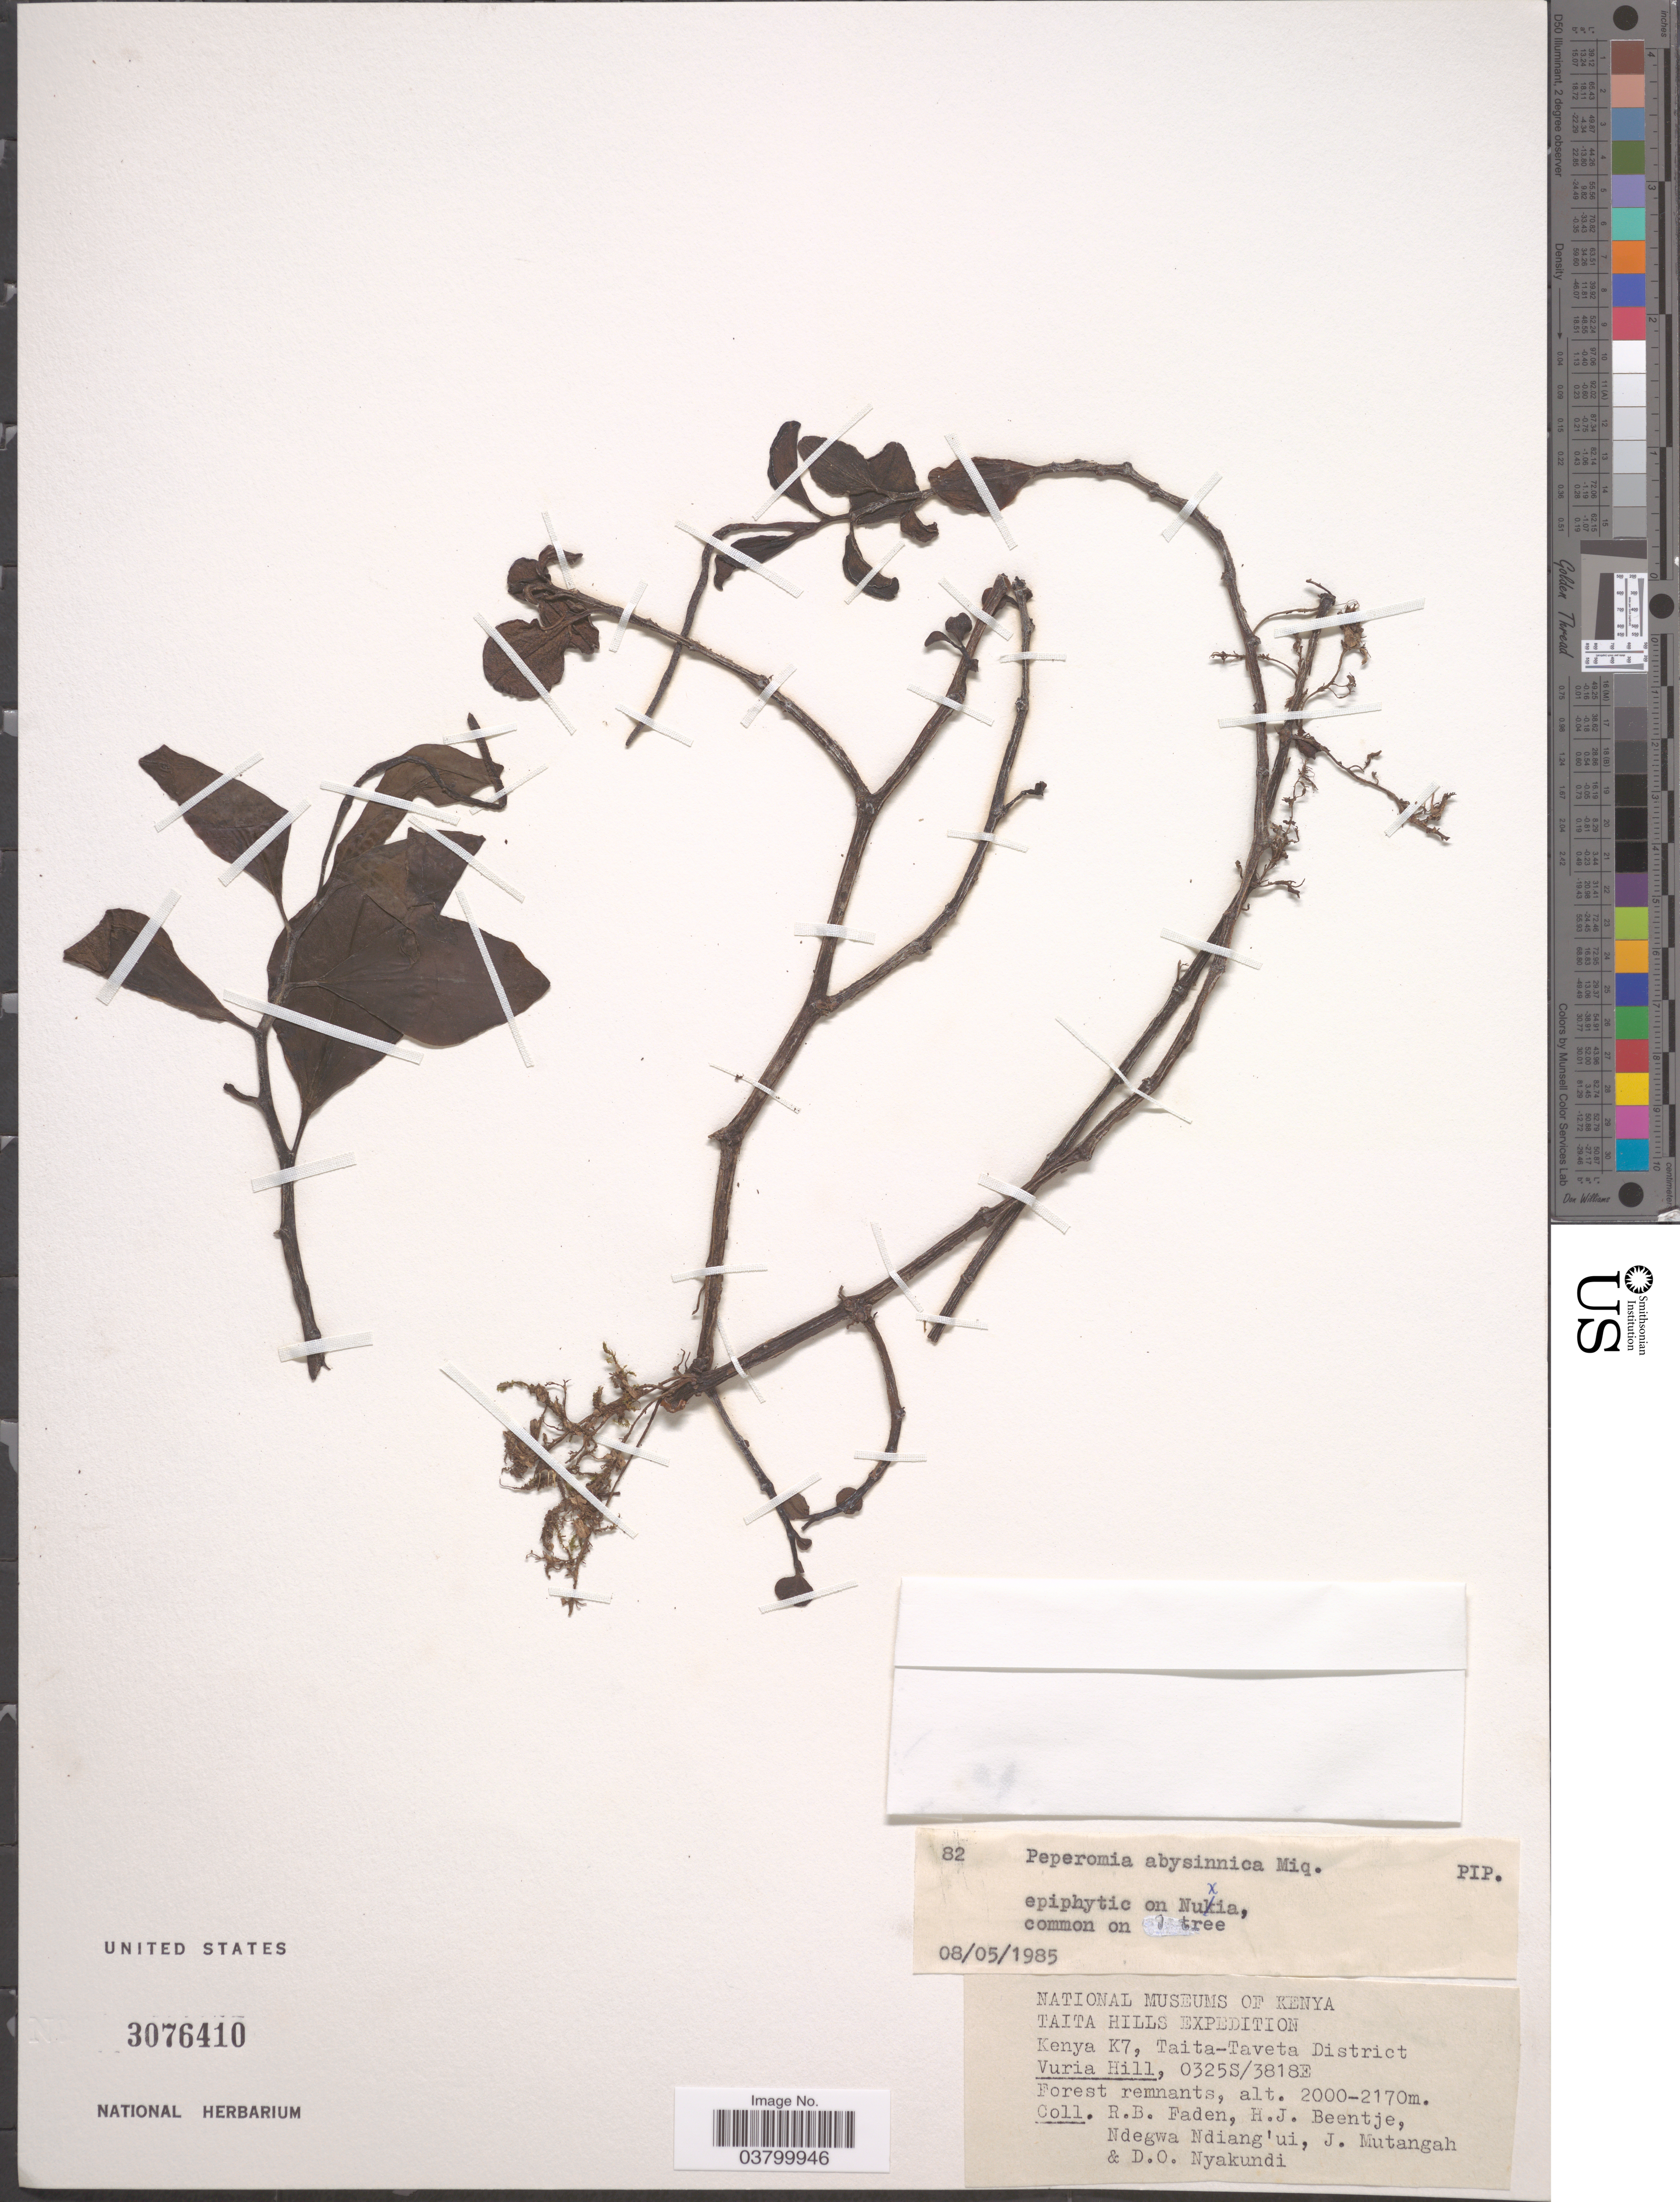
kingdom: Plantae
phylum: Tracheophyta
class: Magnoliopsida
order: Piperales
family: Piperaceae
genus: Peperomia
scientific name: Peperomia abyssinica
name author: Miq.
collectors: R. B. Faden, H. J. Beentje, Ndegwa Ndiang'ui, J. Mutangah & D. Nyakundi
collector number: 82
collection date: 1985-05-08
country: Kenya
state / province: Taita Taveta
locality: Taita Hills. K7, Taita-Taveta District. Vuria Hill.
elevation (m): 2000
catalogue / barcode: US 3076410